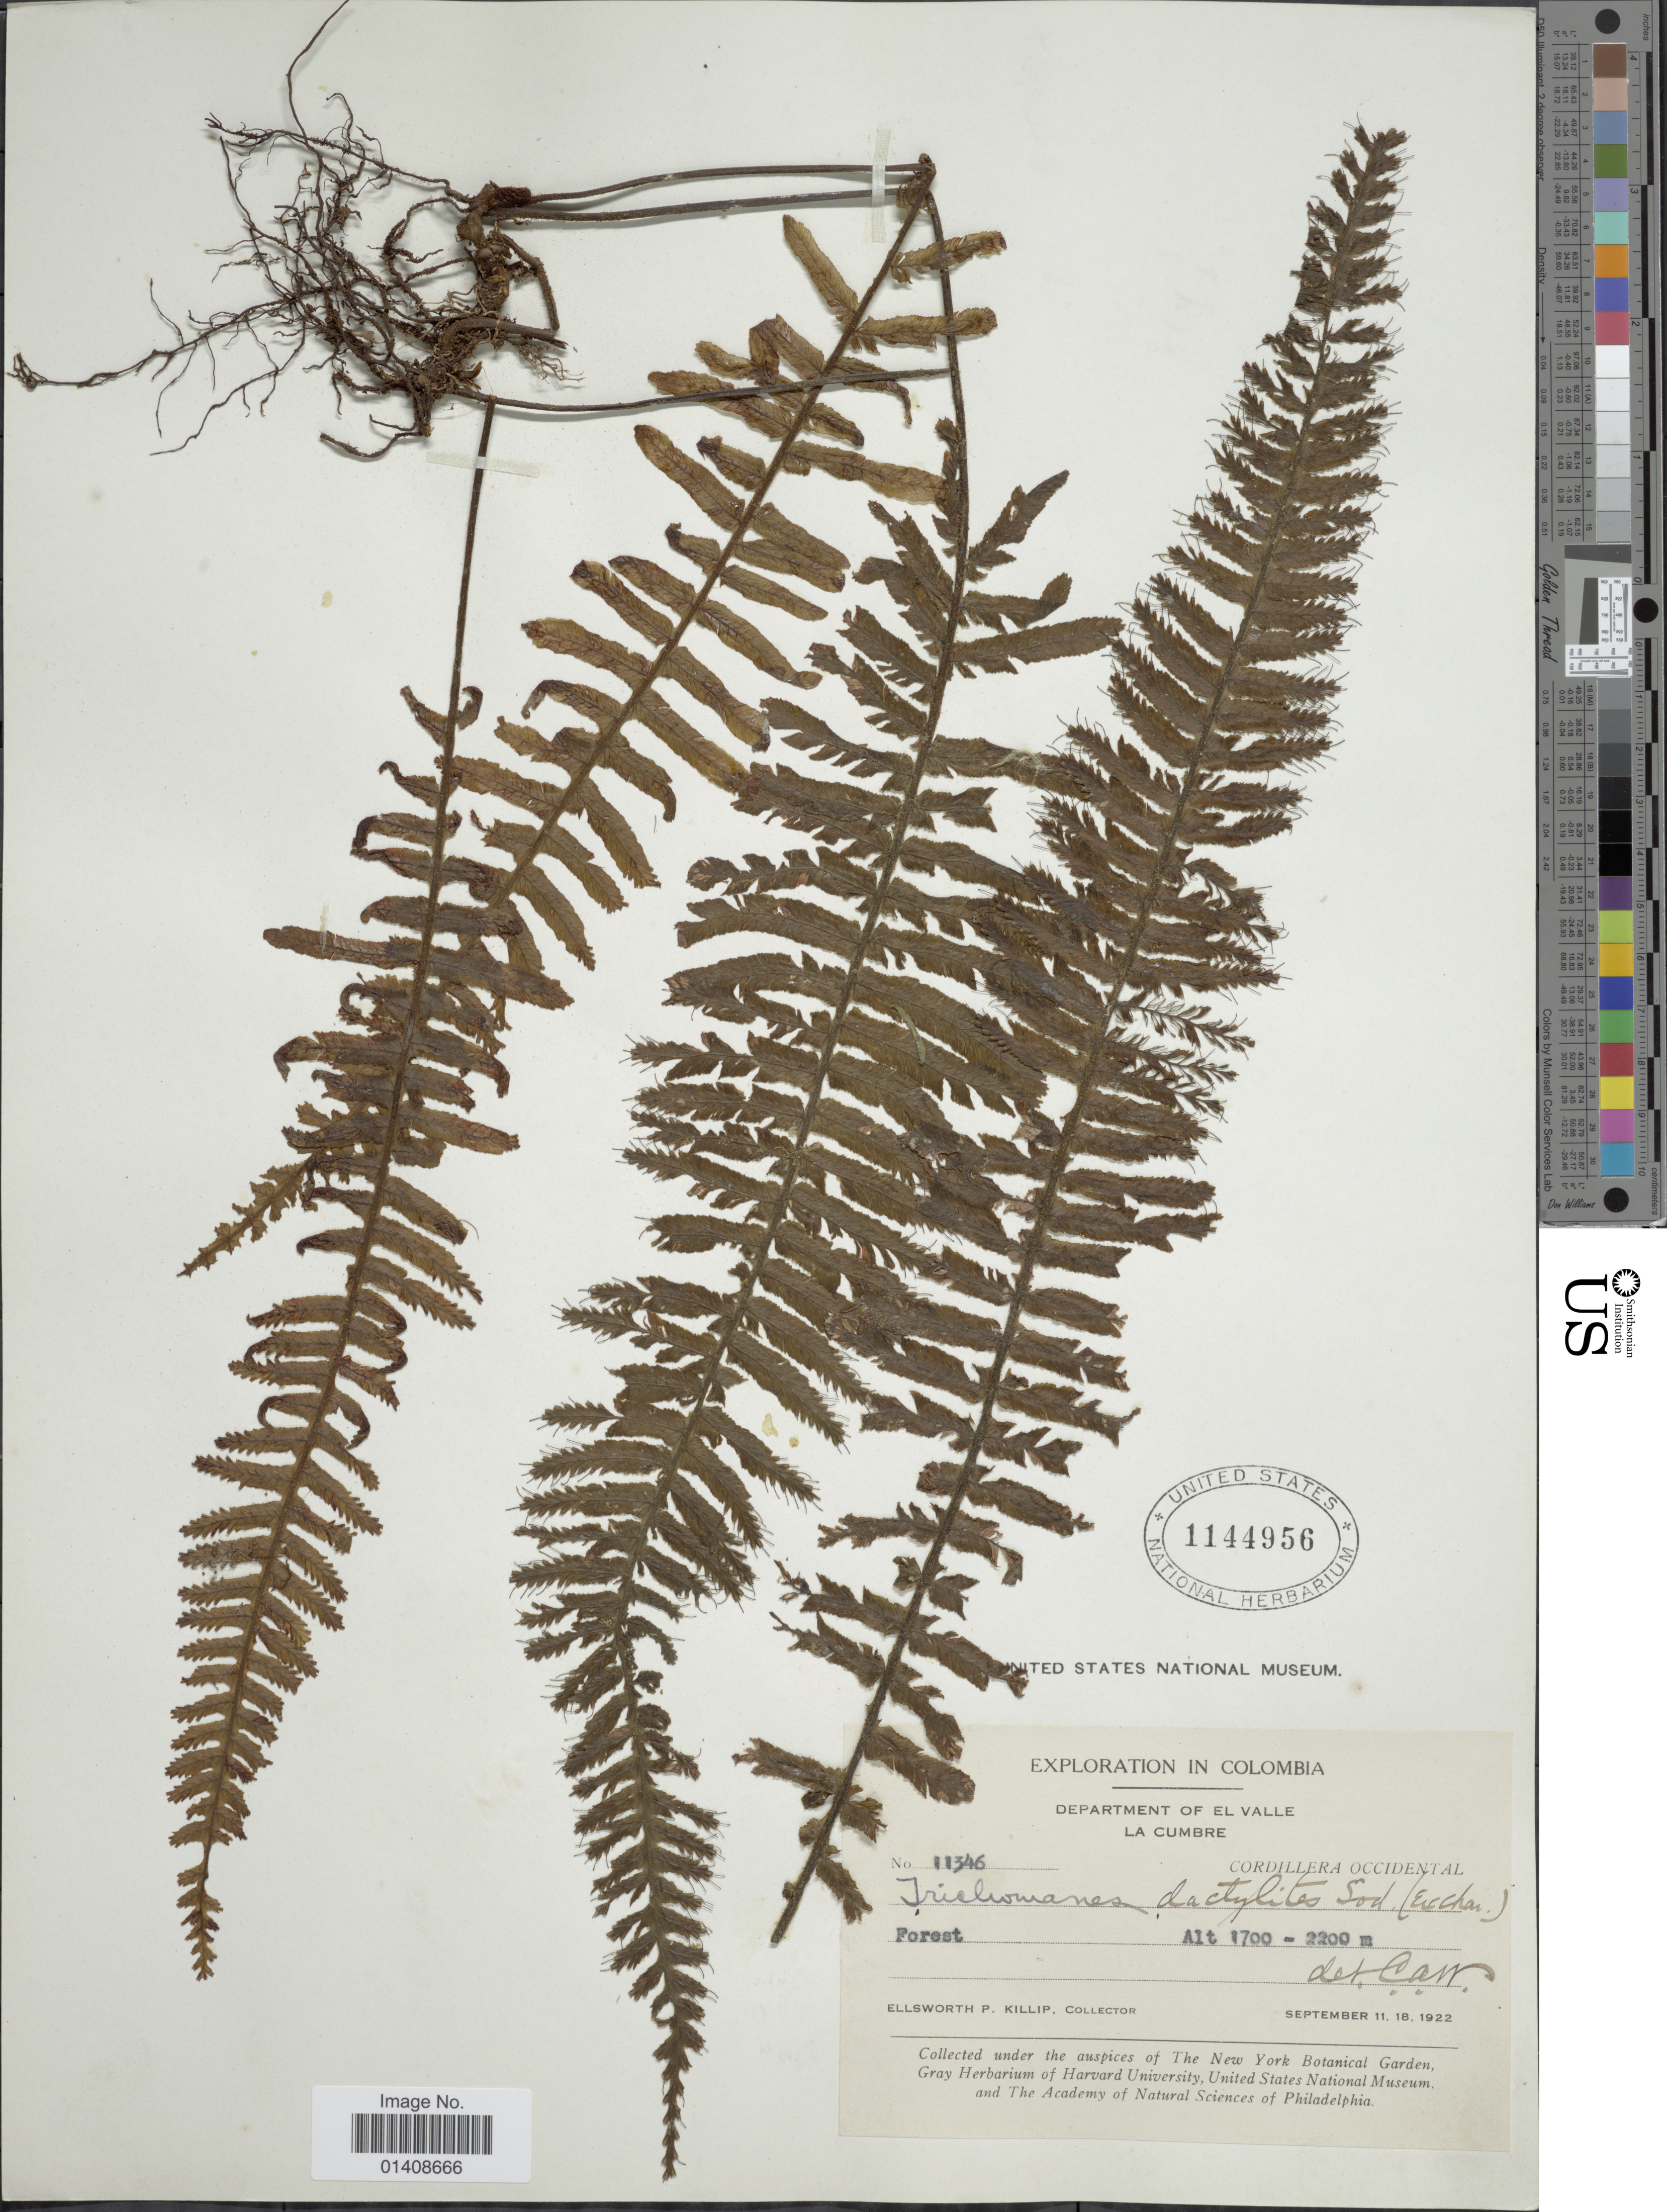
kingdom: Plantae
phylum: Tracheophyta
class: Polypodiopsida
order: Hymenophyllales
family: Hymenophyllaceae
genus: Trichomanes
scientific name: Trichomanes dactylites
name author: Sodiro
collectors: E. P. Killip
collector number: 11346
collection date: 1922-09-11/1922-09-18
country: Colombia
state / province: Valle del Cauca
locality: Department of El Valle, La Cumbre. Cordillera Occidental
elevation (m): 1700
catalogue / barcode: US 1144956